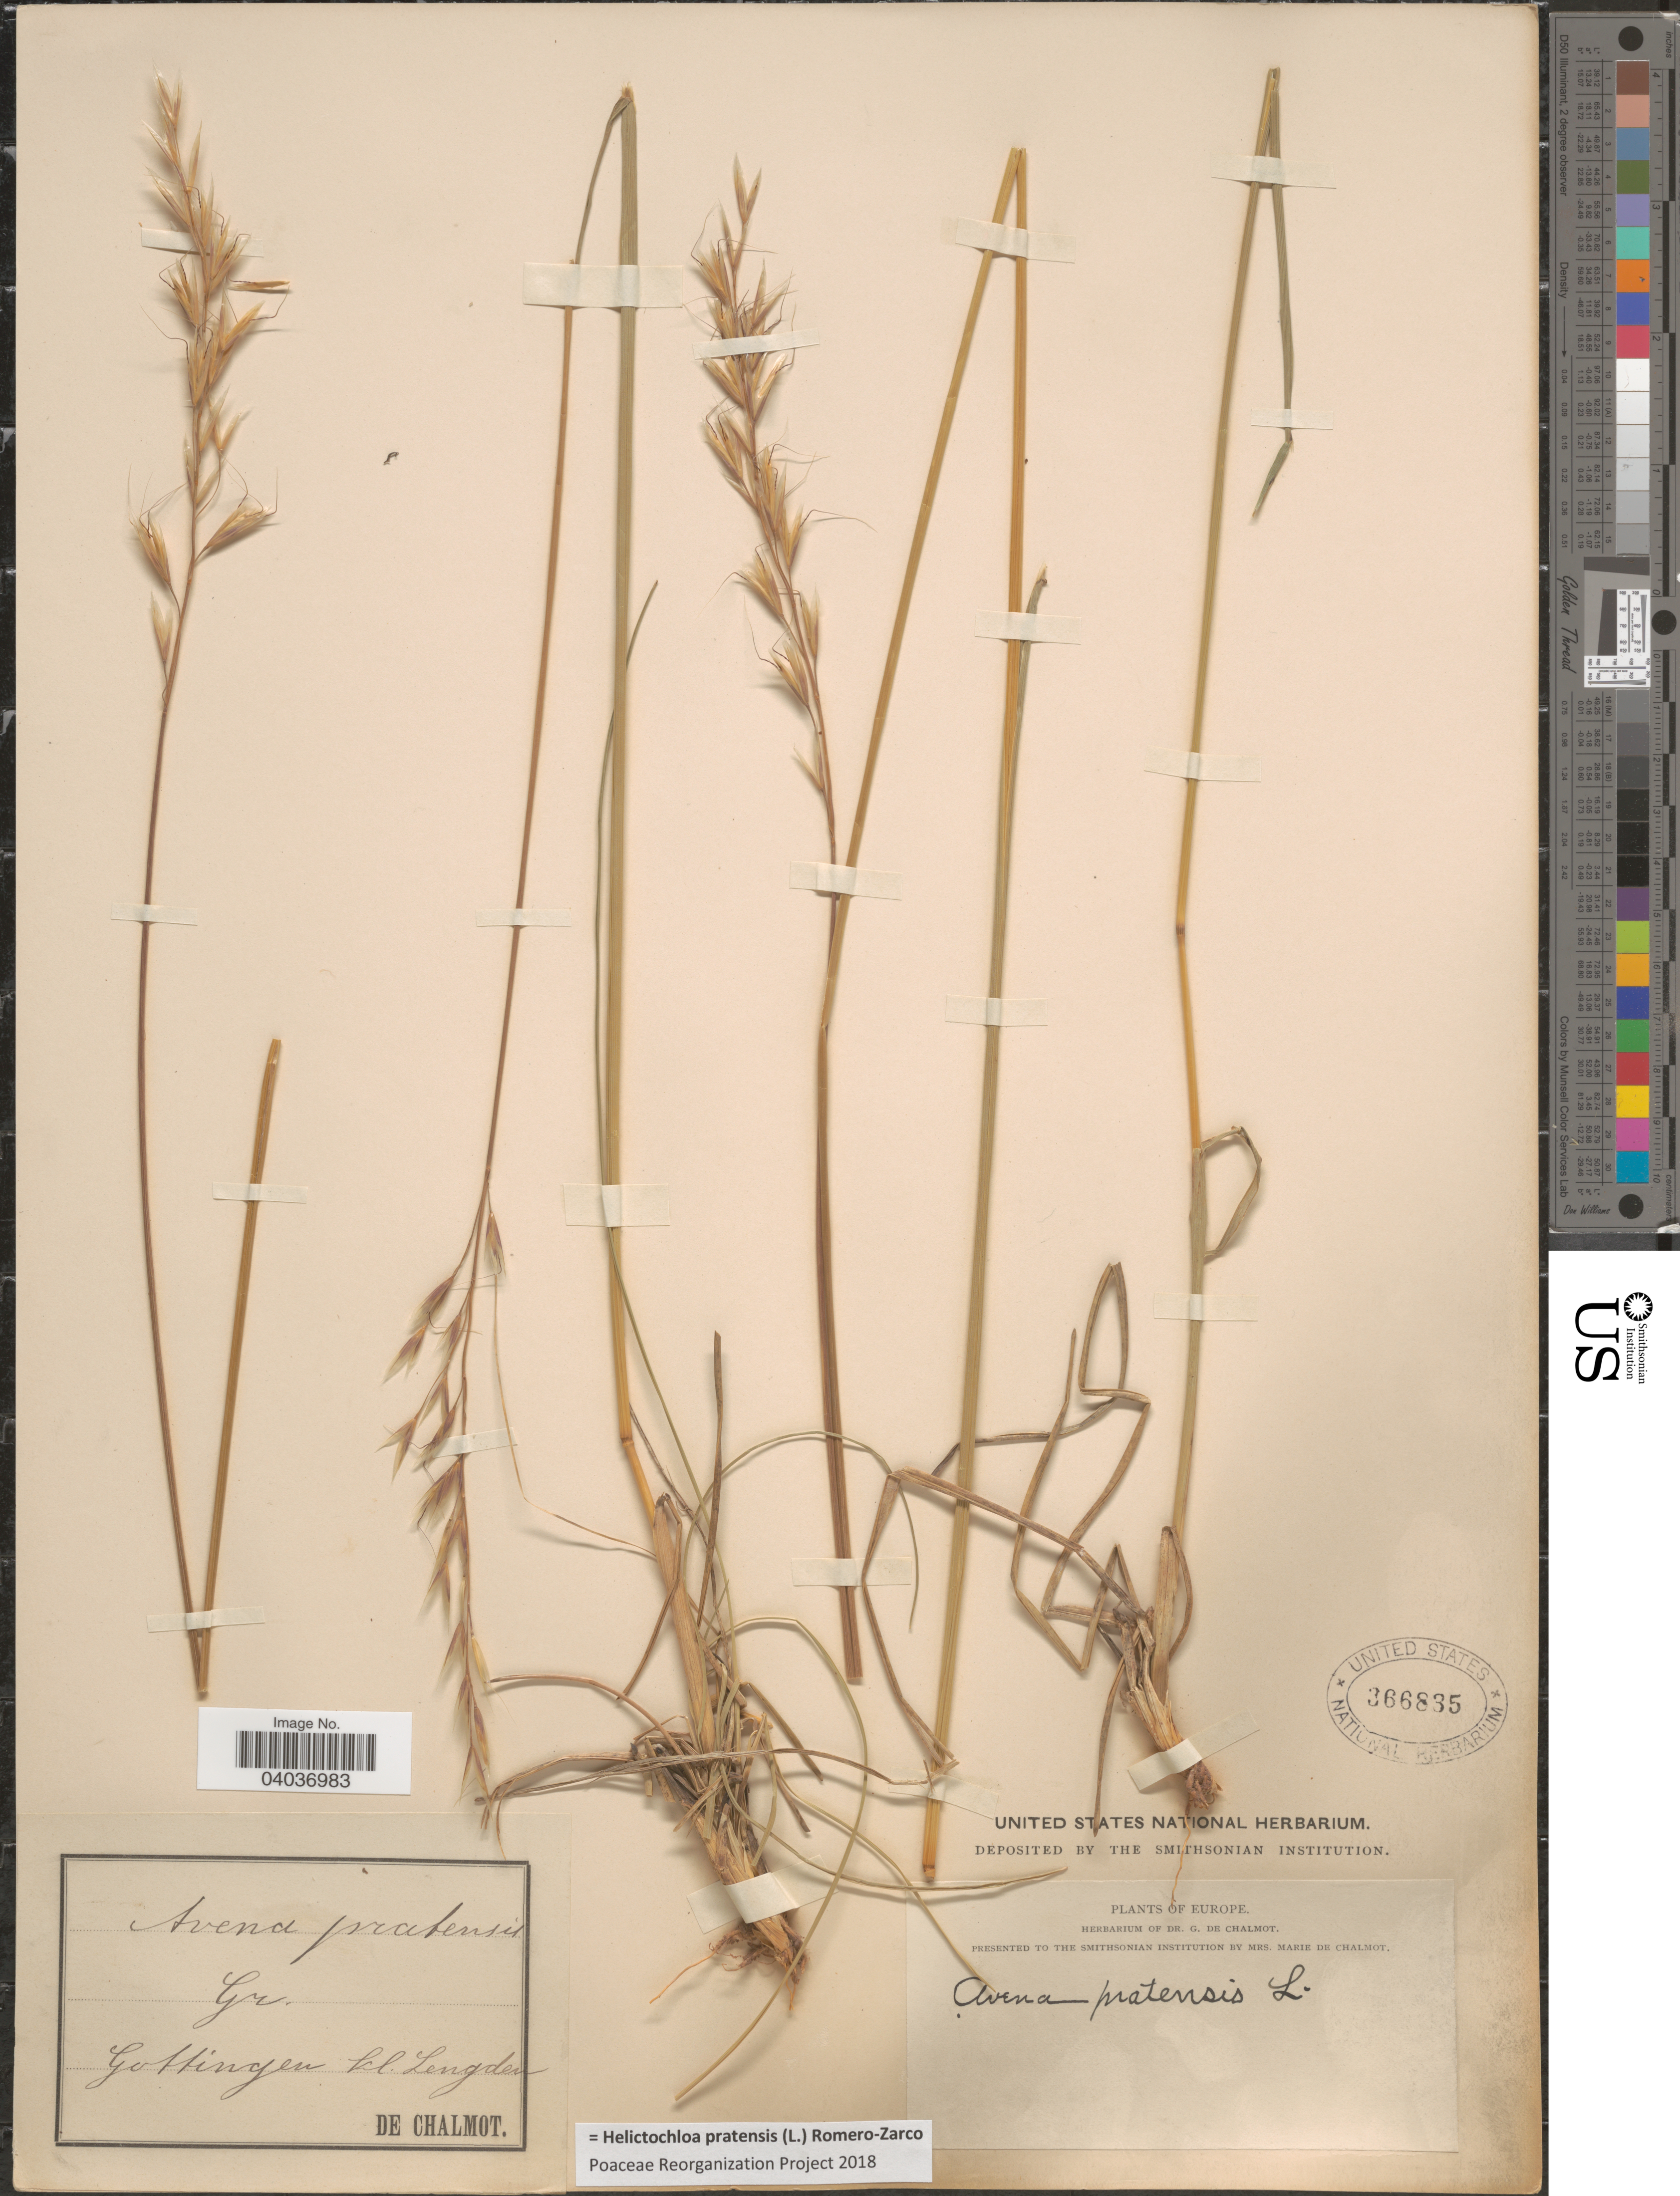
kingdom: Plantae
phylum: Tracheophyta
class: Liliopsida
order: Poales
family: Poaceae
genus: Helictochloa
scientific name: Helictochloa pratensis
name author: (L.) Romero-Zarco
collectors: G. de Chalmot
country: Germany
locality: Gottingen kl. Lengden.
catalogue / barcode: US 366835